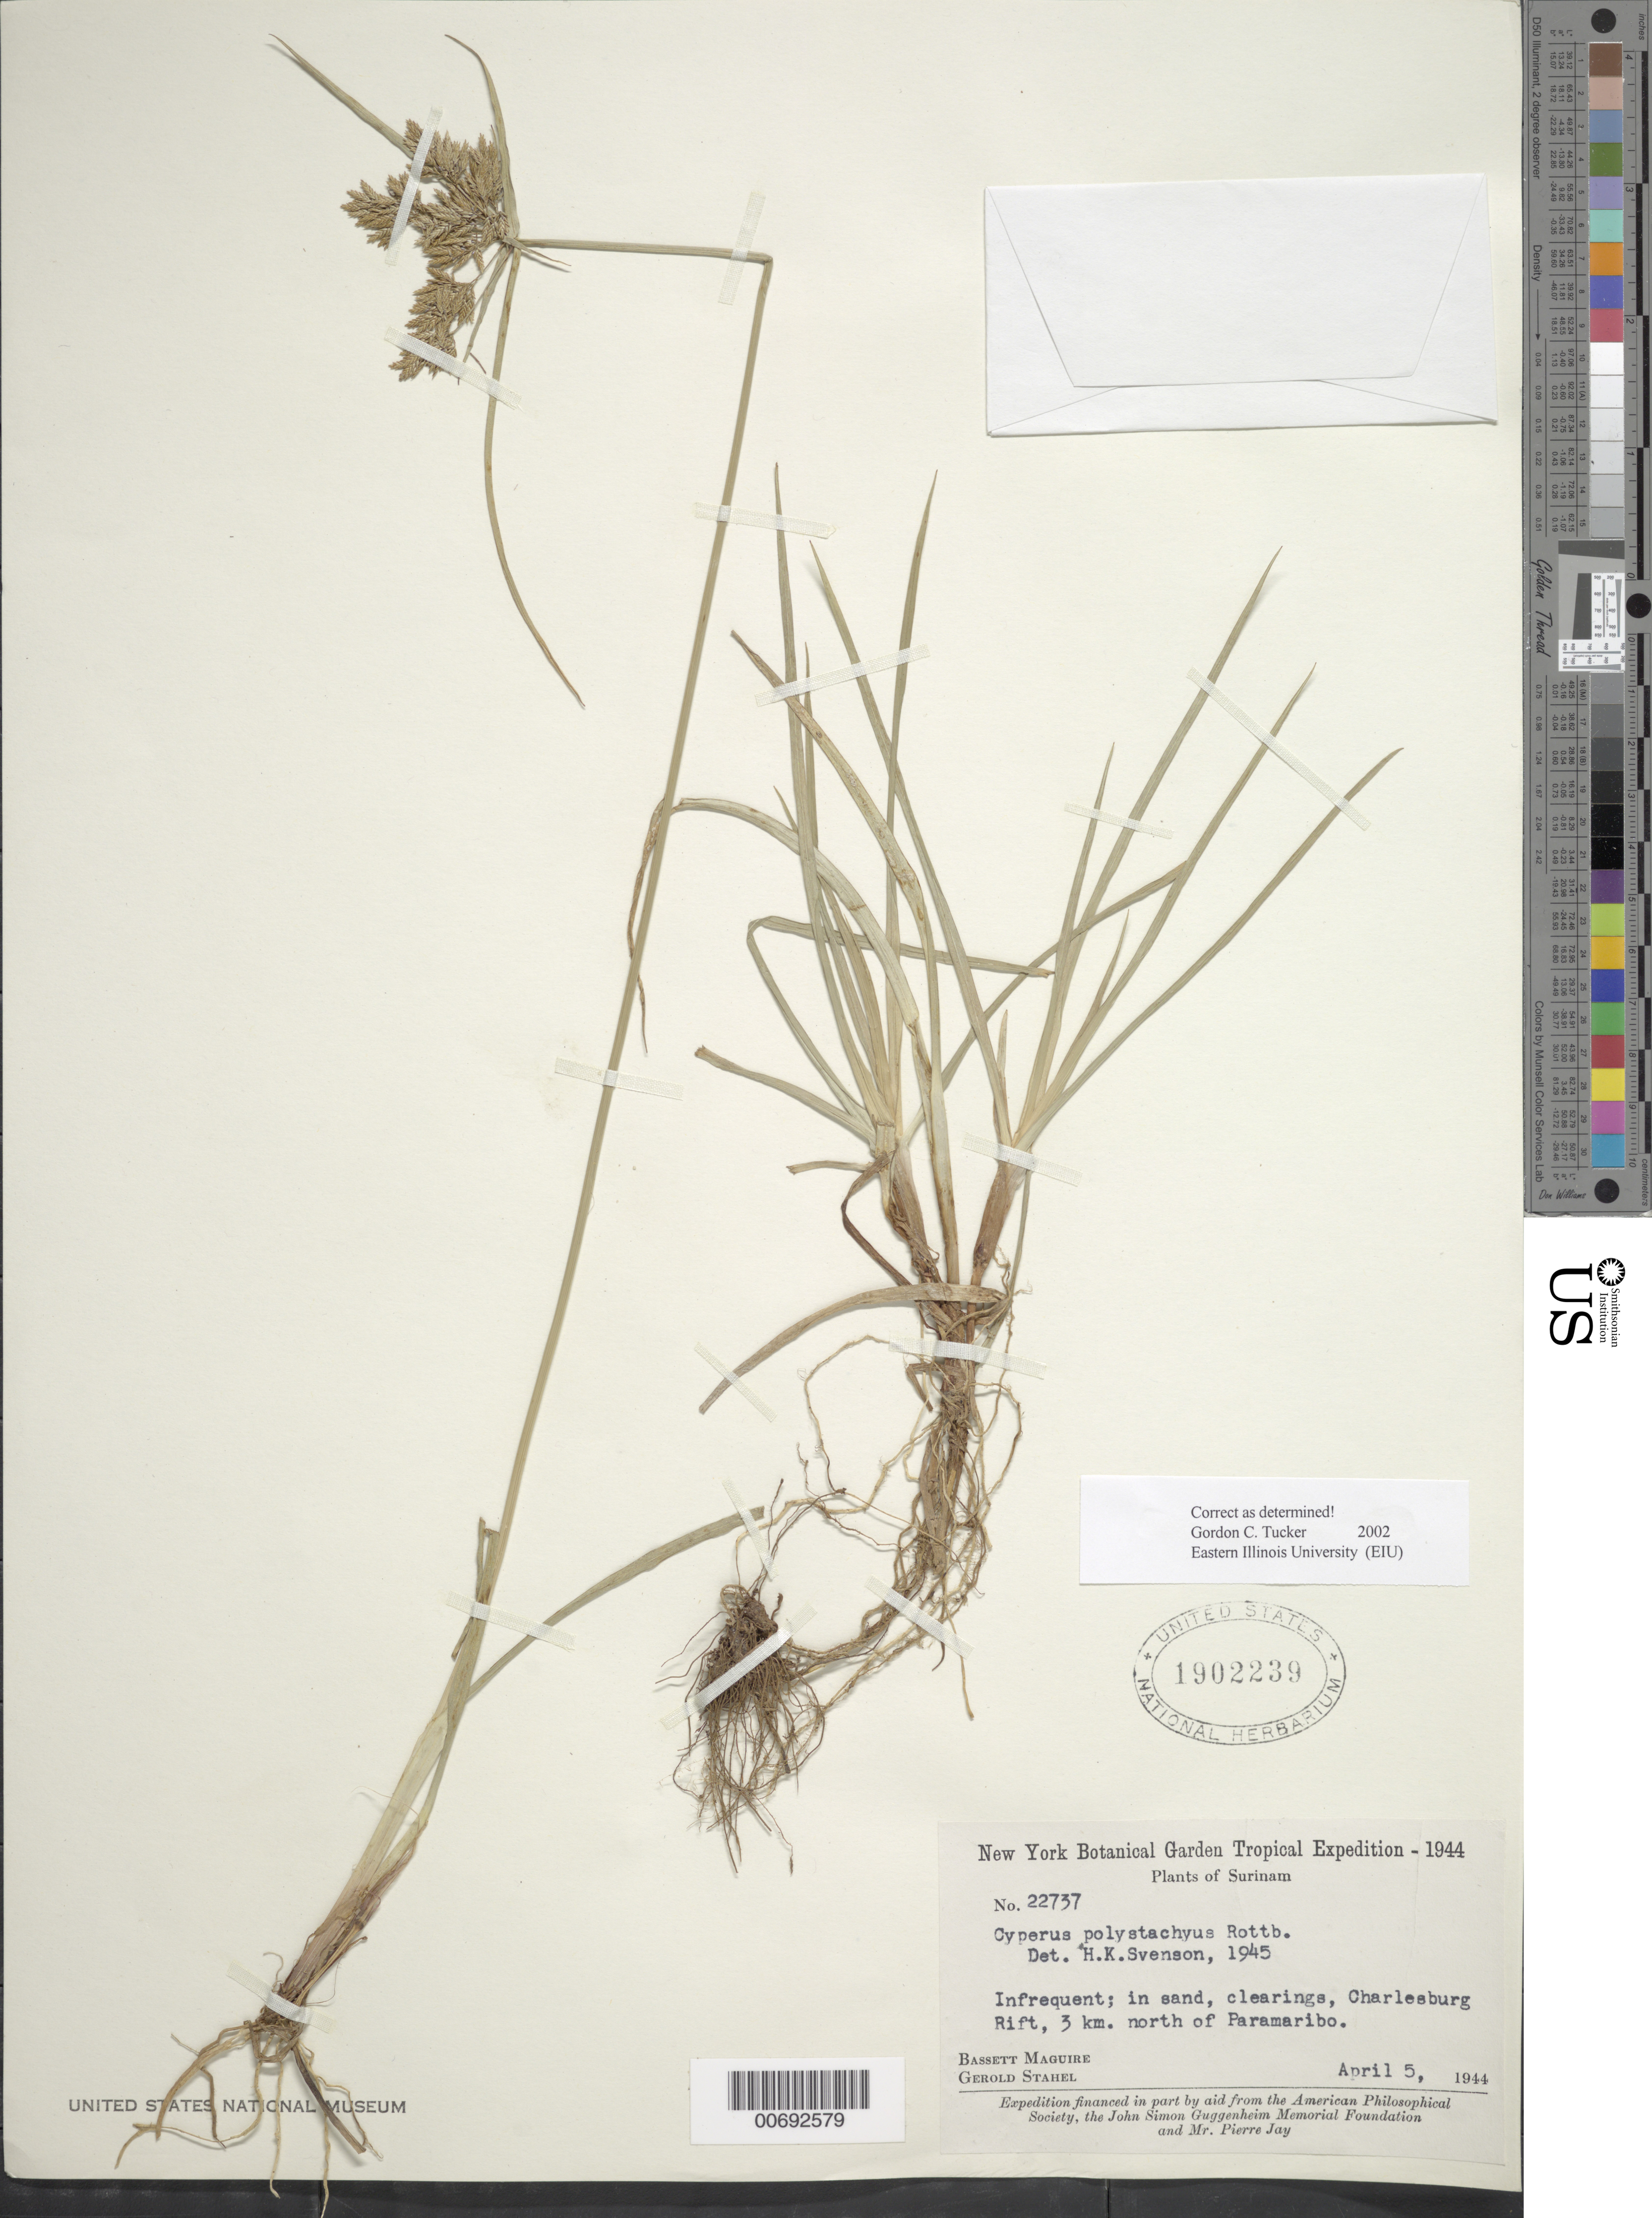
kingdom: Plantae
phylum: Tracheophyta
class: Liliopsida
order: Poales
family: Cyperaceae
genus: Cyperus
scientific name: Cyperus polystachyos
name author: Rottb.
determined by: Tucker, G. C.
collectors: B. Maguire & G. Stahel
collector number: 22737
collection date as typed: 5-Apr-44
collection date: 1944-04-05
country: Suriname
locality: Paramaribo, 3 km N of, Charlesburg Rift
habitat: In sand, clearings;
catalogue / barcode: US 1902239